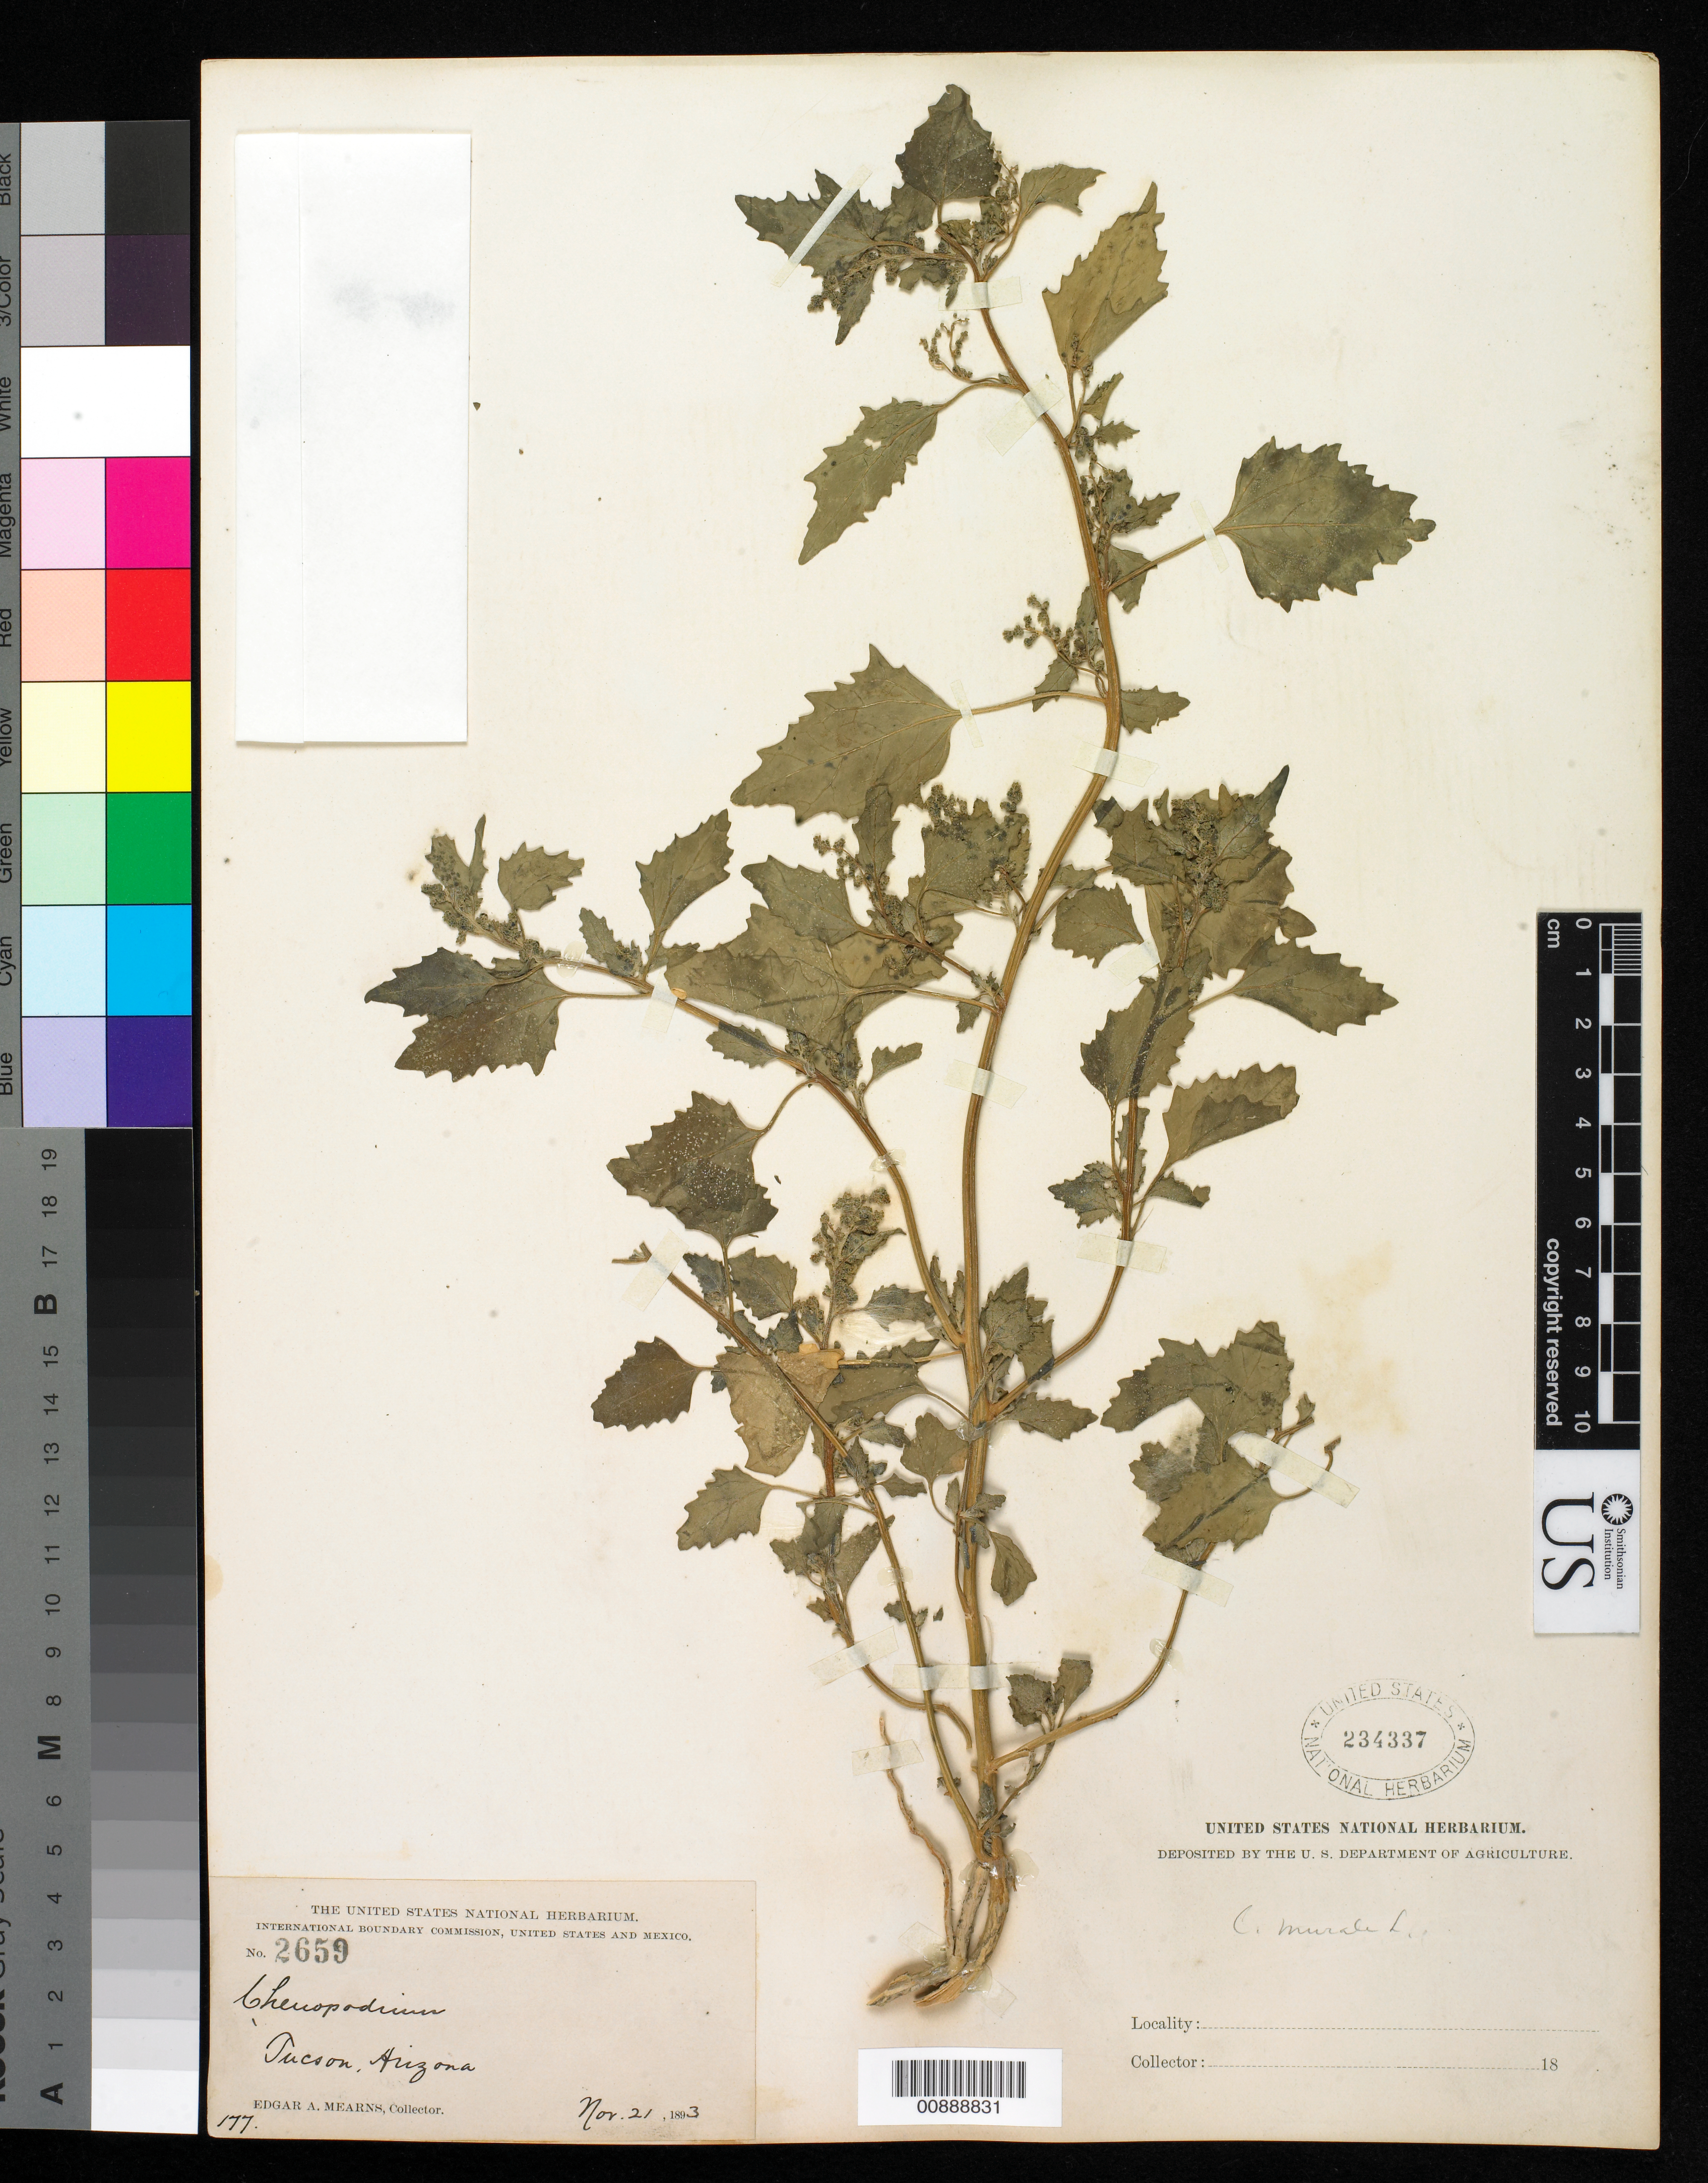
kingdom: Plantae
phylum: Tracheophyta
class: Magnoliopsida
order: Caryophyllales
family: Amaranthaceae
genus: Chenopodium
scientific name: Chenopodium murale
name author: L.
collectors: E. A. Mearns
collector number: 2659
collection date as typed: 21 Nov 1893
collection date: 1893-11-21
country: United States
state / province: Arizona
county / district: Pima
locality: Tucson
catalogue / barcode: US 234337